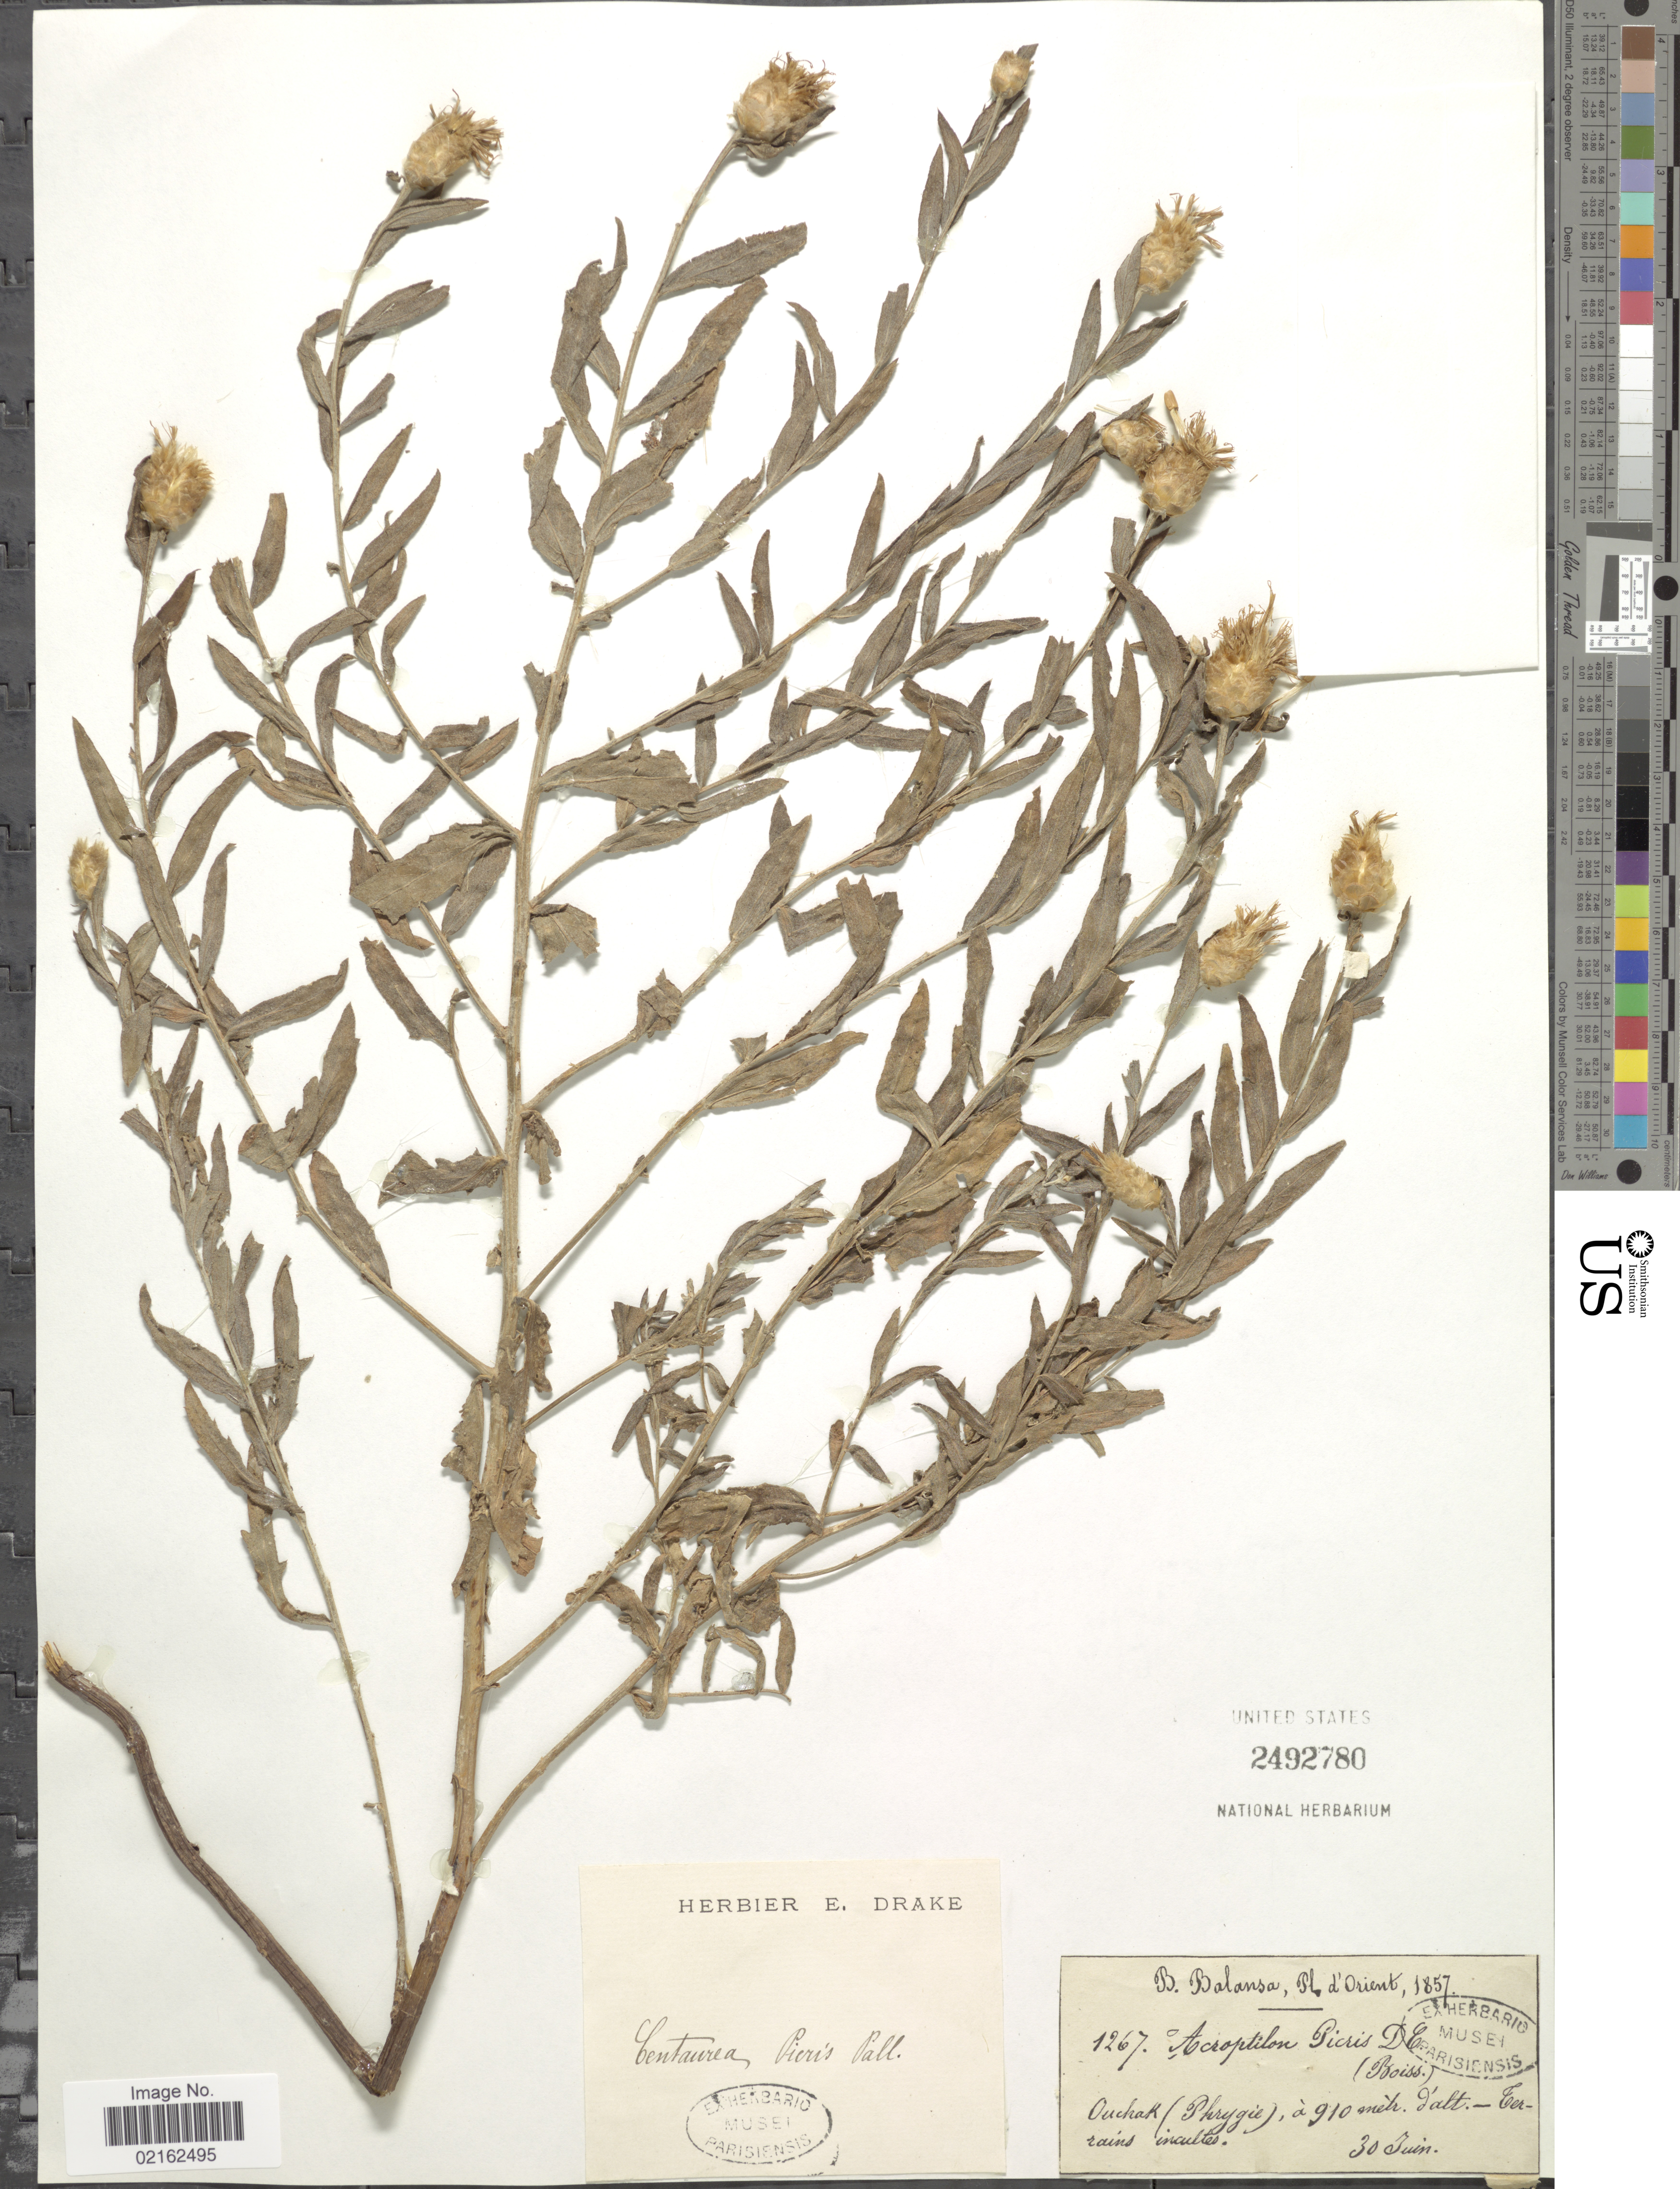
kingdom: Plantae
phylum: Tracheophyta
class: Magnoliopsida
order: Asterales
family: Asteraceae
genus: Acroptilon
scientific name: Acroptilon repens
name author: (L.) DC.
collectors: B. Balansa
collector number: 1267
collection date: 1857-06-30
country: Turkey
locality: Orient, Ouchak (Phrygia)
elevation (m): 910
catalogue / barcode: US 2492780